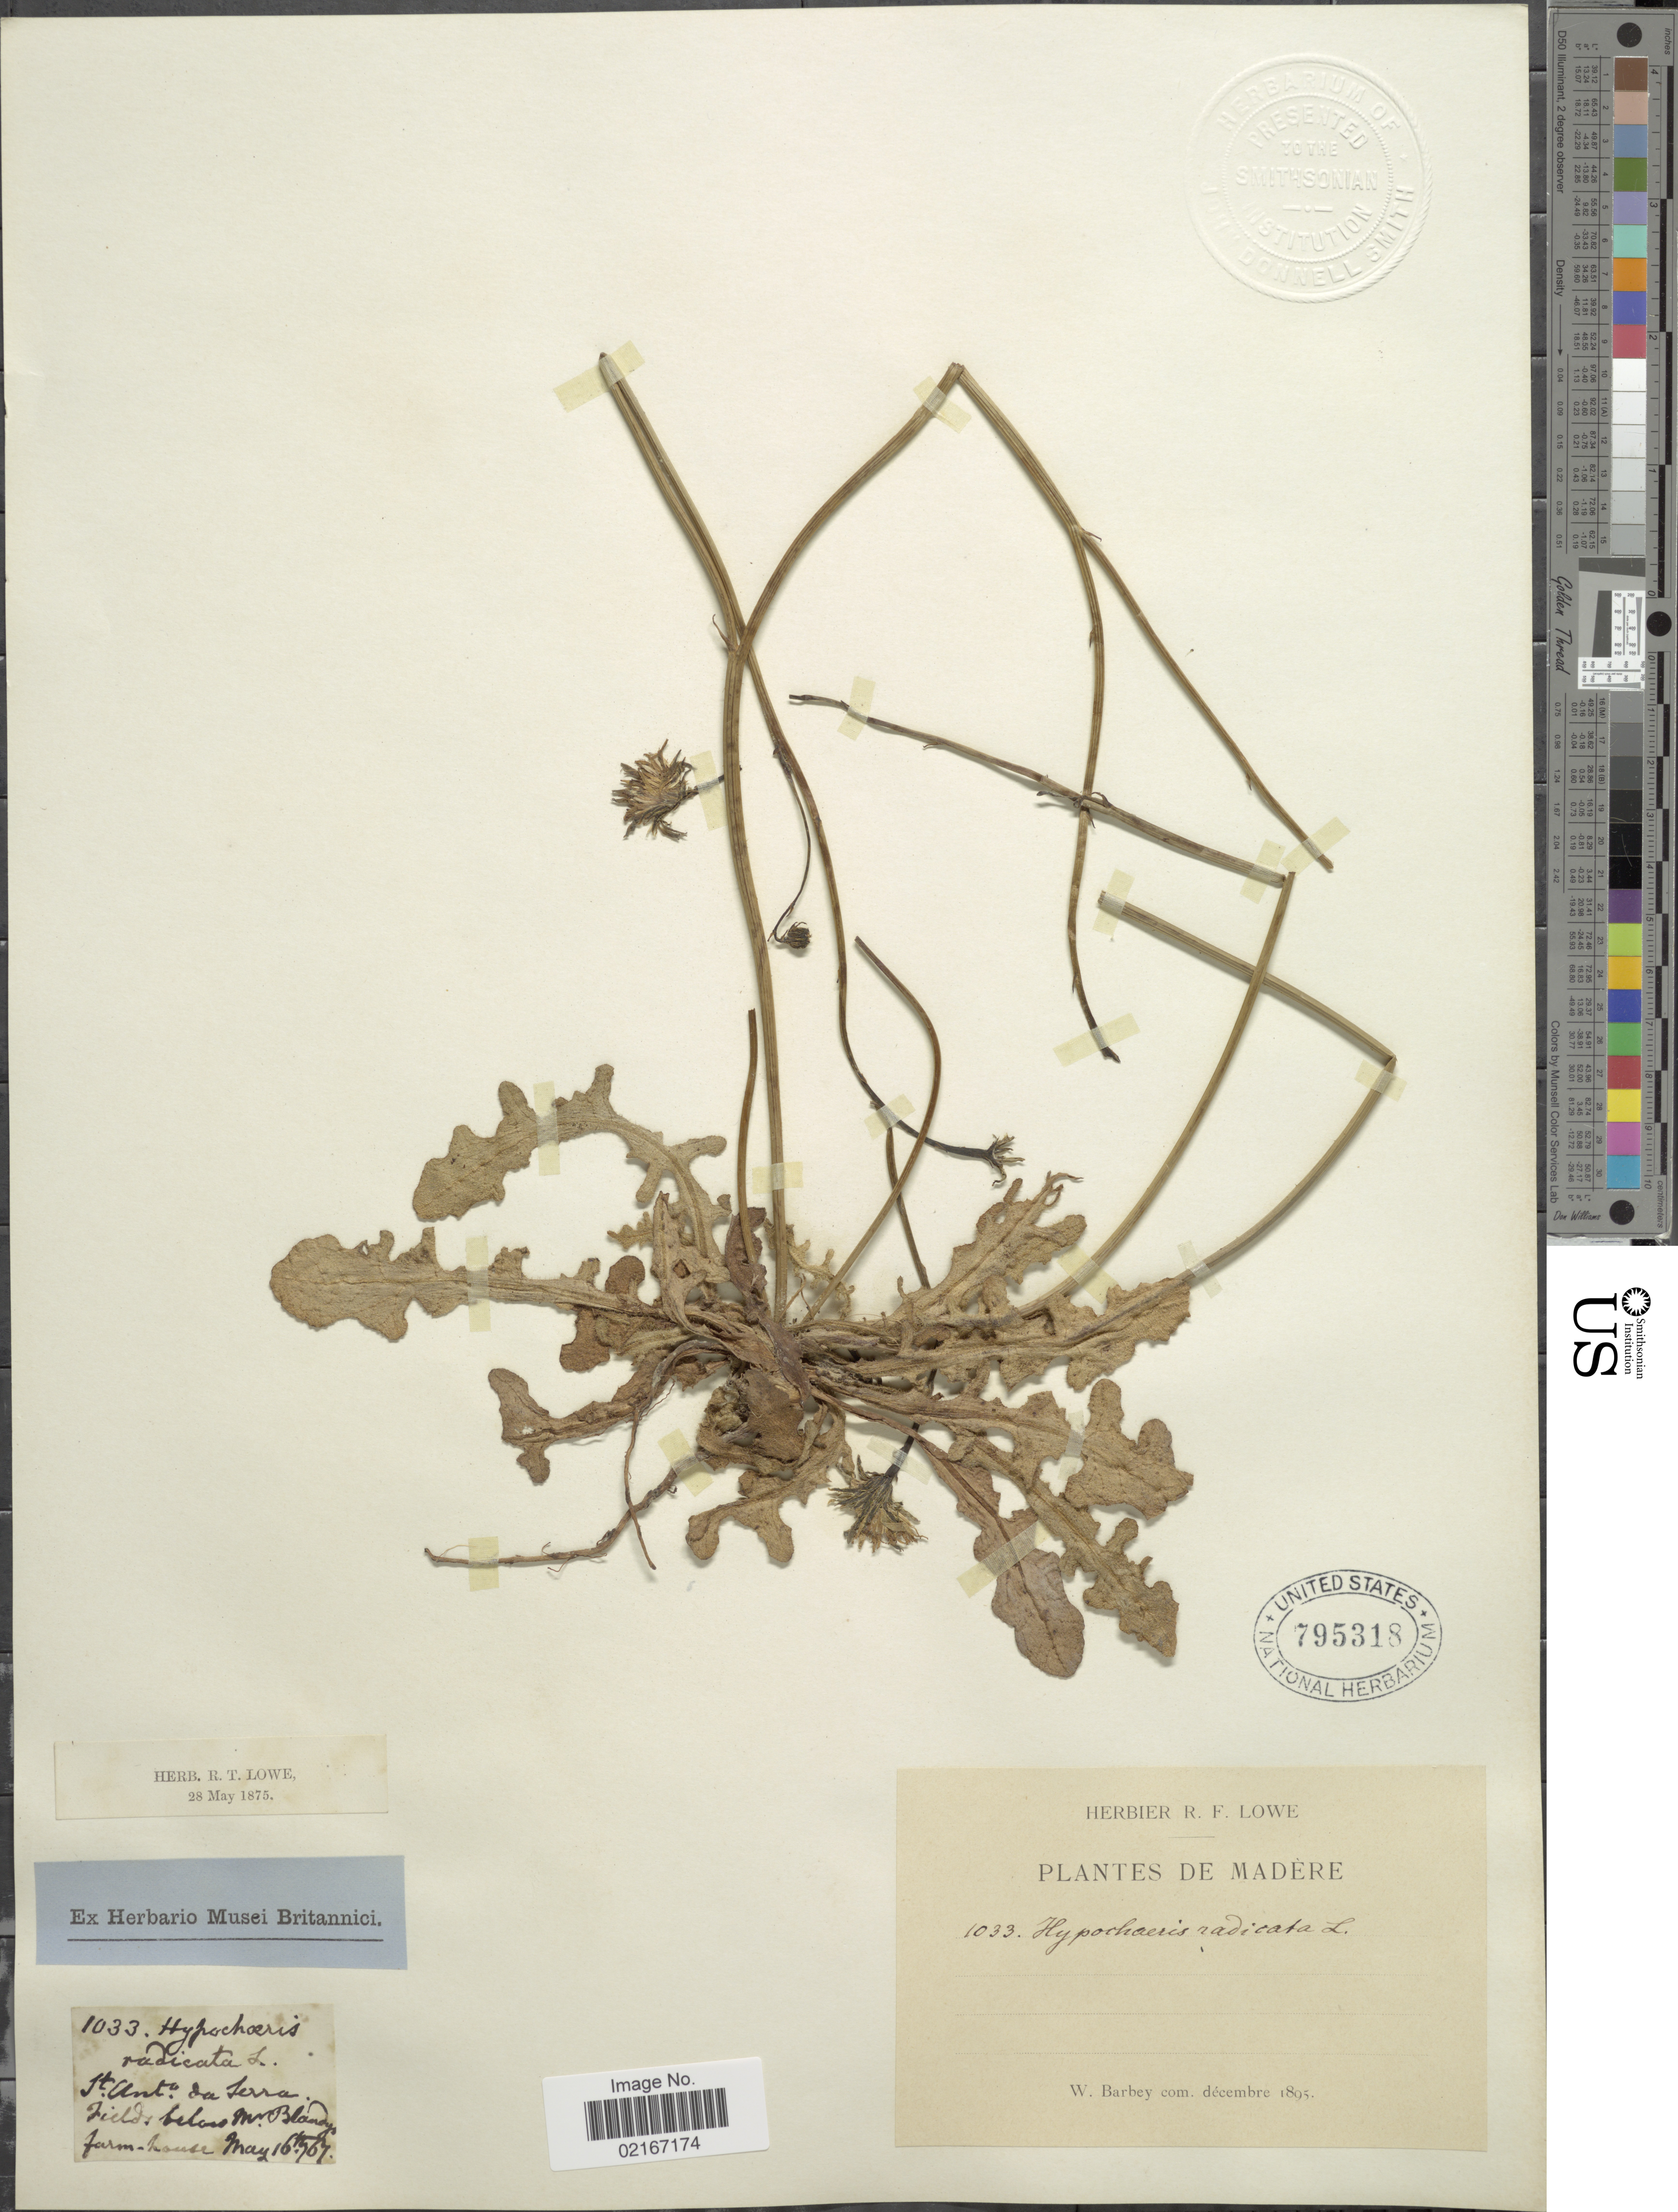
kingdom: Plantae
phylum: Tracheophyta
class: Magnoliopsida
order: Asterales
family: Asteraceae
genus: Hypochaeris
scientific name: Hypochaeris radicata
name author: L.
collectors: ex herb. R. F. Lowe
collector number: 1033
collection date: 1967-05-16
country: Portugal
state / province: Madeira (Aut. Reg.)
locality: St. Anta da Serra fields, [illegible text]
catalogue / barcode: US 759318